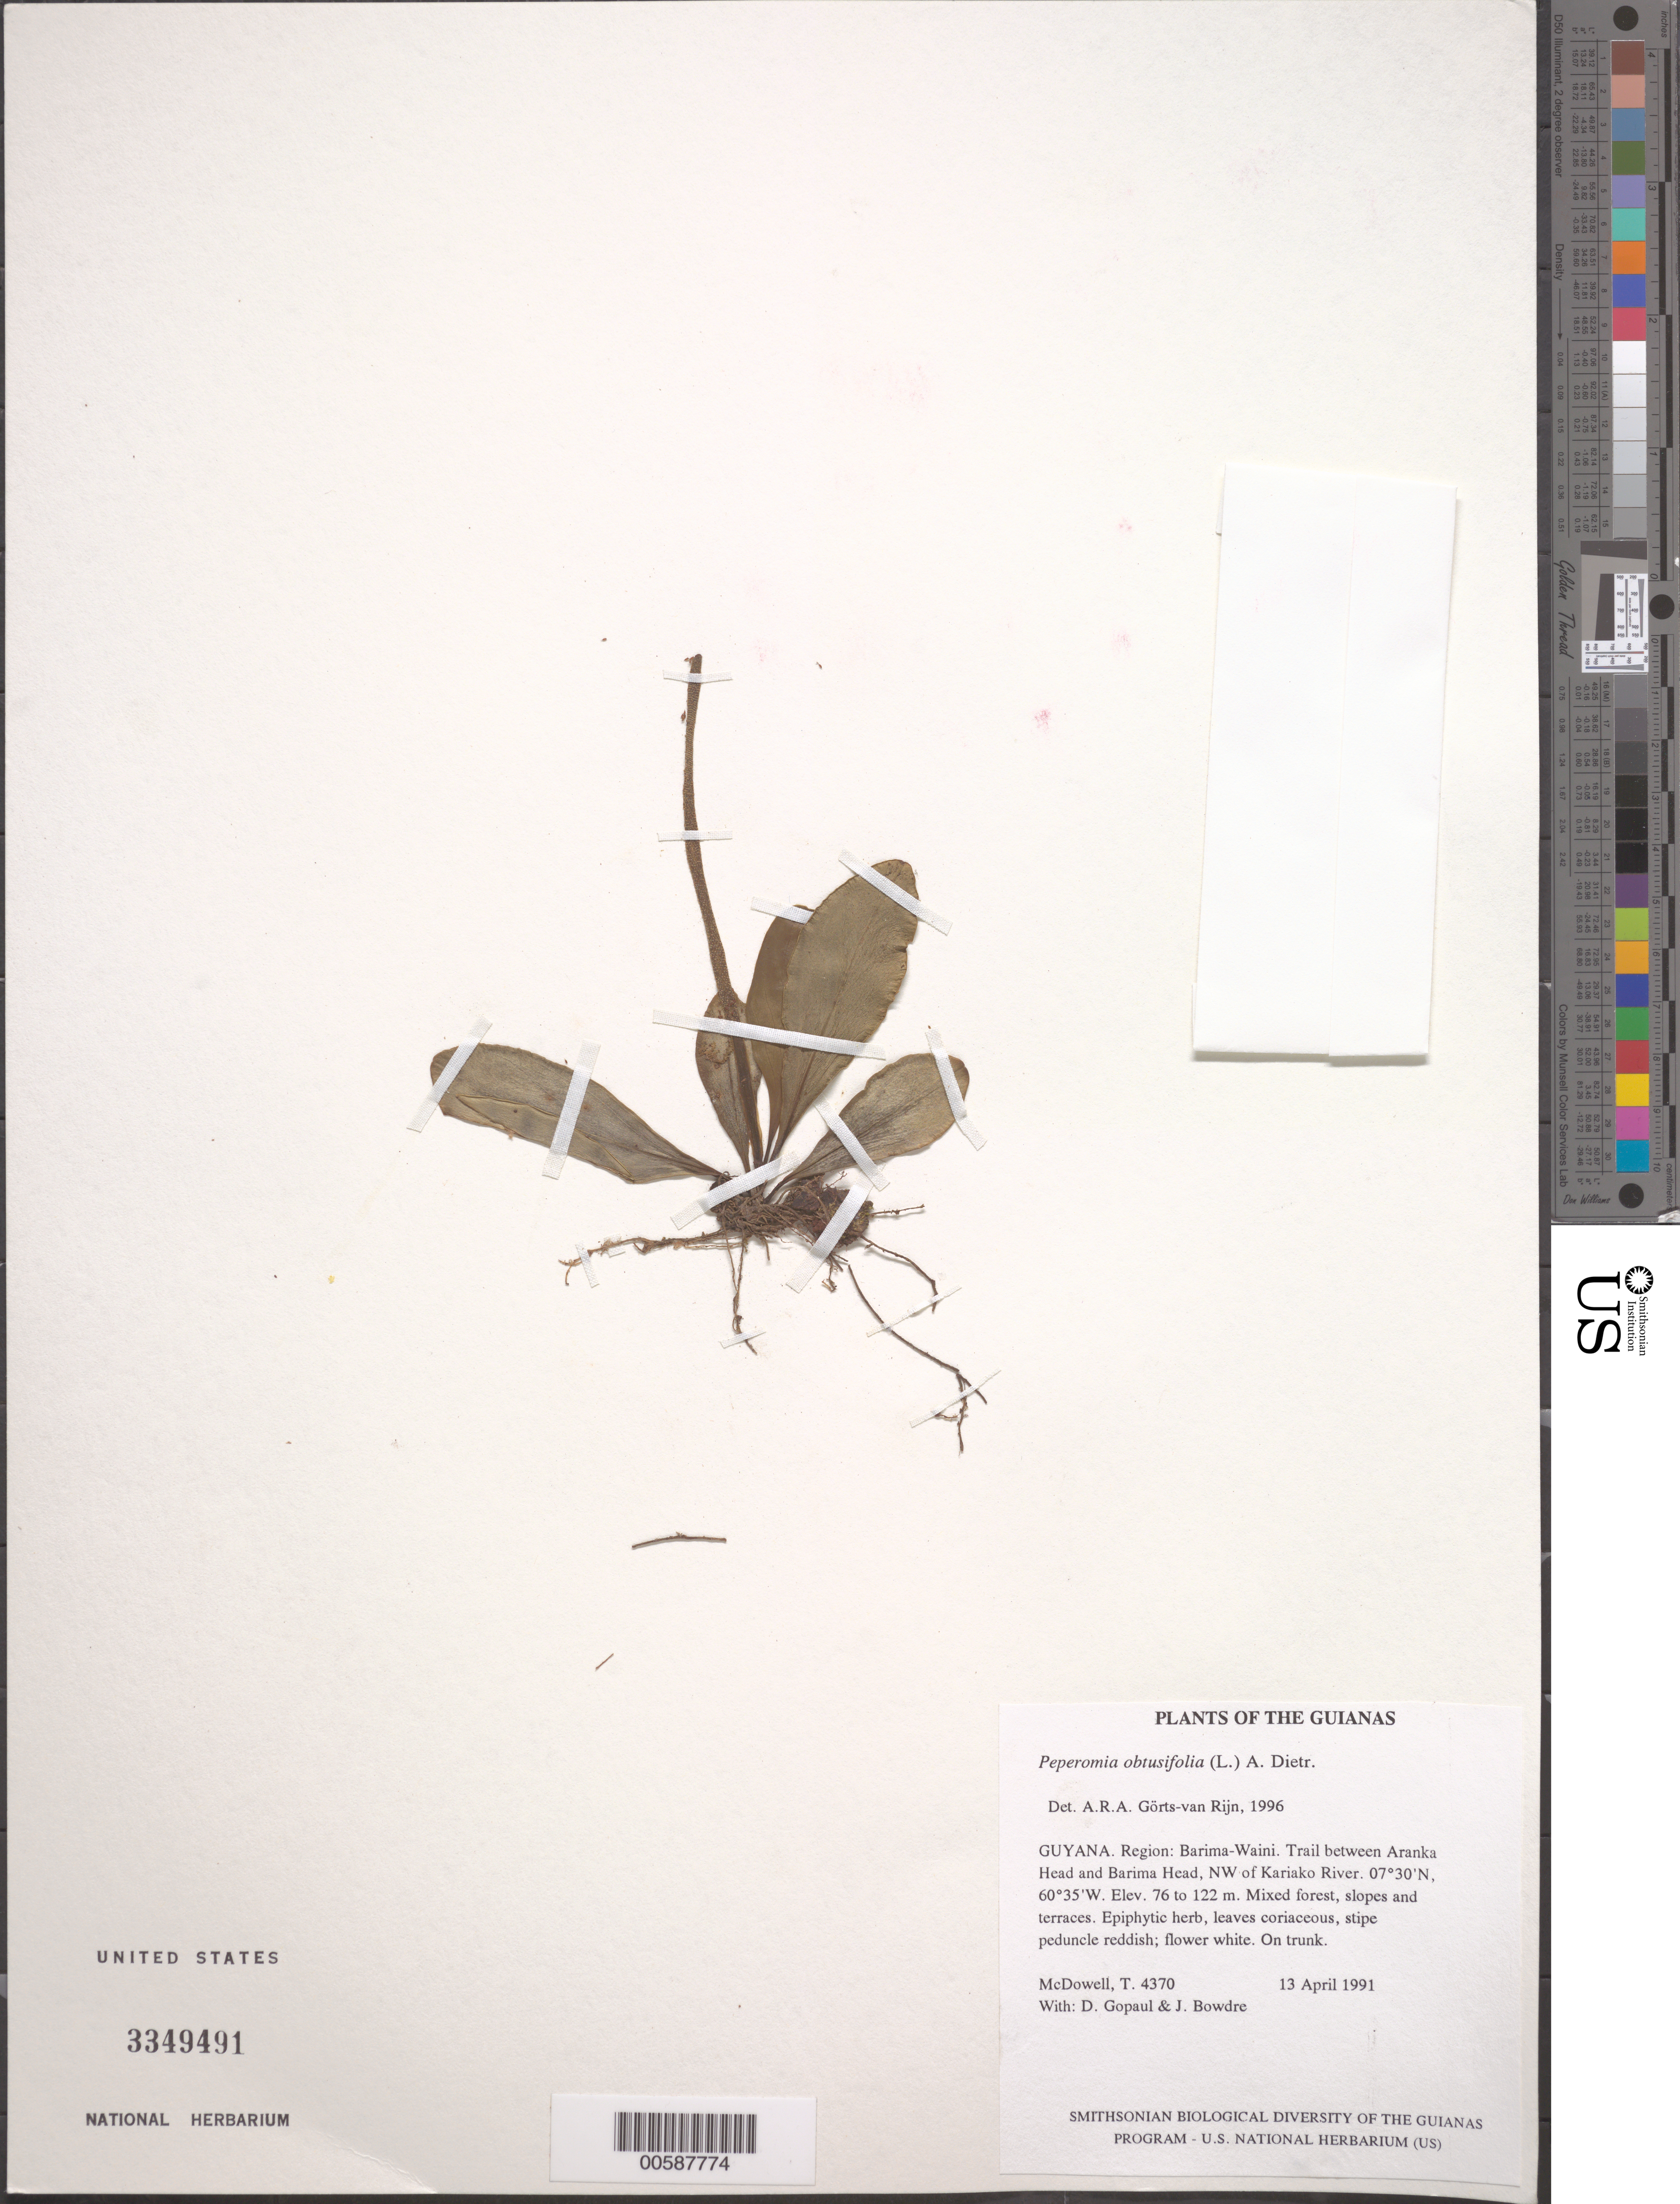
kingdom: Plantae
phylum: Tracheophyta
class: Magnoliopsida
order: Piperales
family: Piperaceae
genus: Peperomia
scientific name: Peperomia obtusifolia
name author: (L.) A. Dietr.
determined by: Görts-van Rijn, A. R. A.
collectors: T. McDowell, D. Gopaul & J. Bowdre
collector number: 4370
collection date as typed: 13 April 1991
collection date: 1991-04-13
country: Guyana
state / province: Barima-Waini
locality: Trail between Aranka Head and Barima Head, NW of Kariako River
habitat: Mixed forest, slopes and terraces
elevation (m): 76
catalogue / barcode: US 3349491